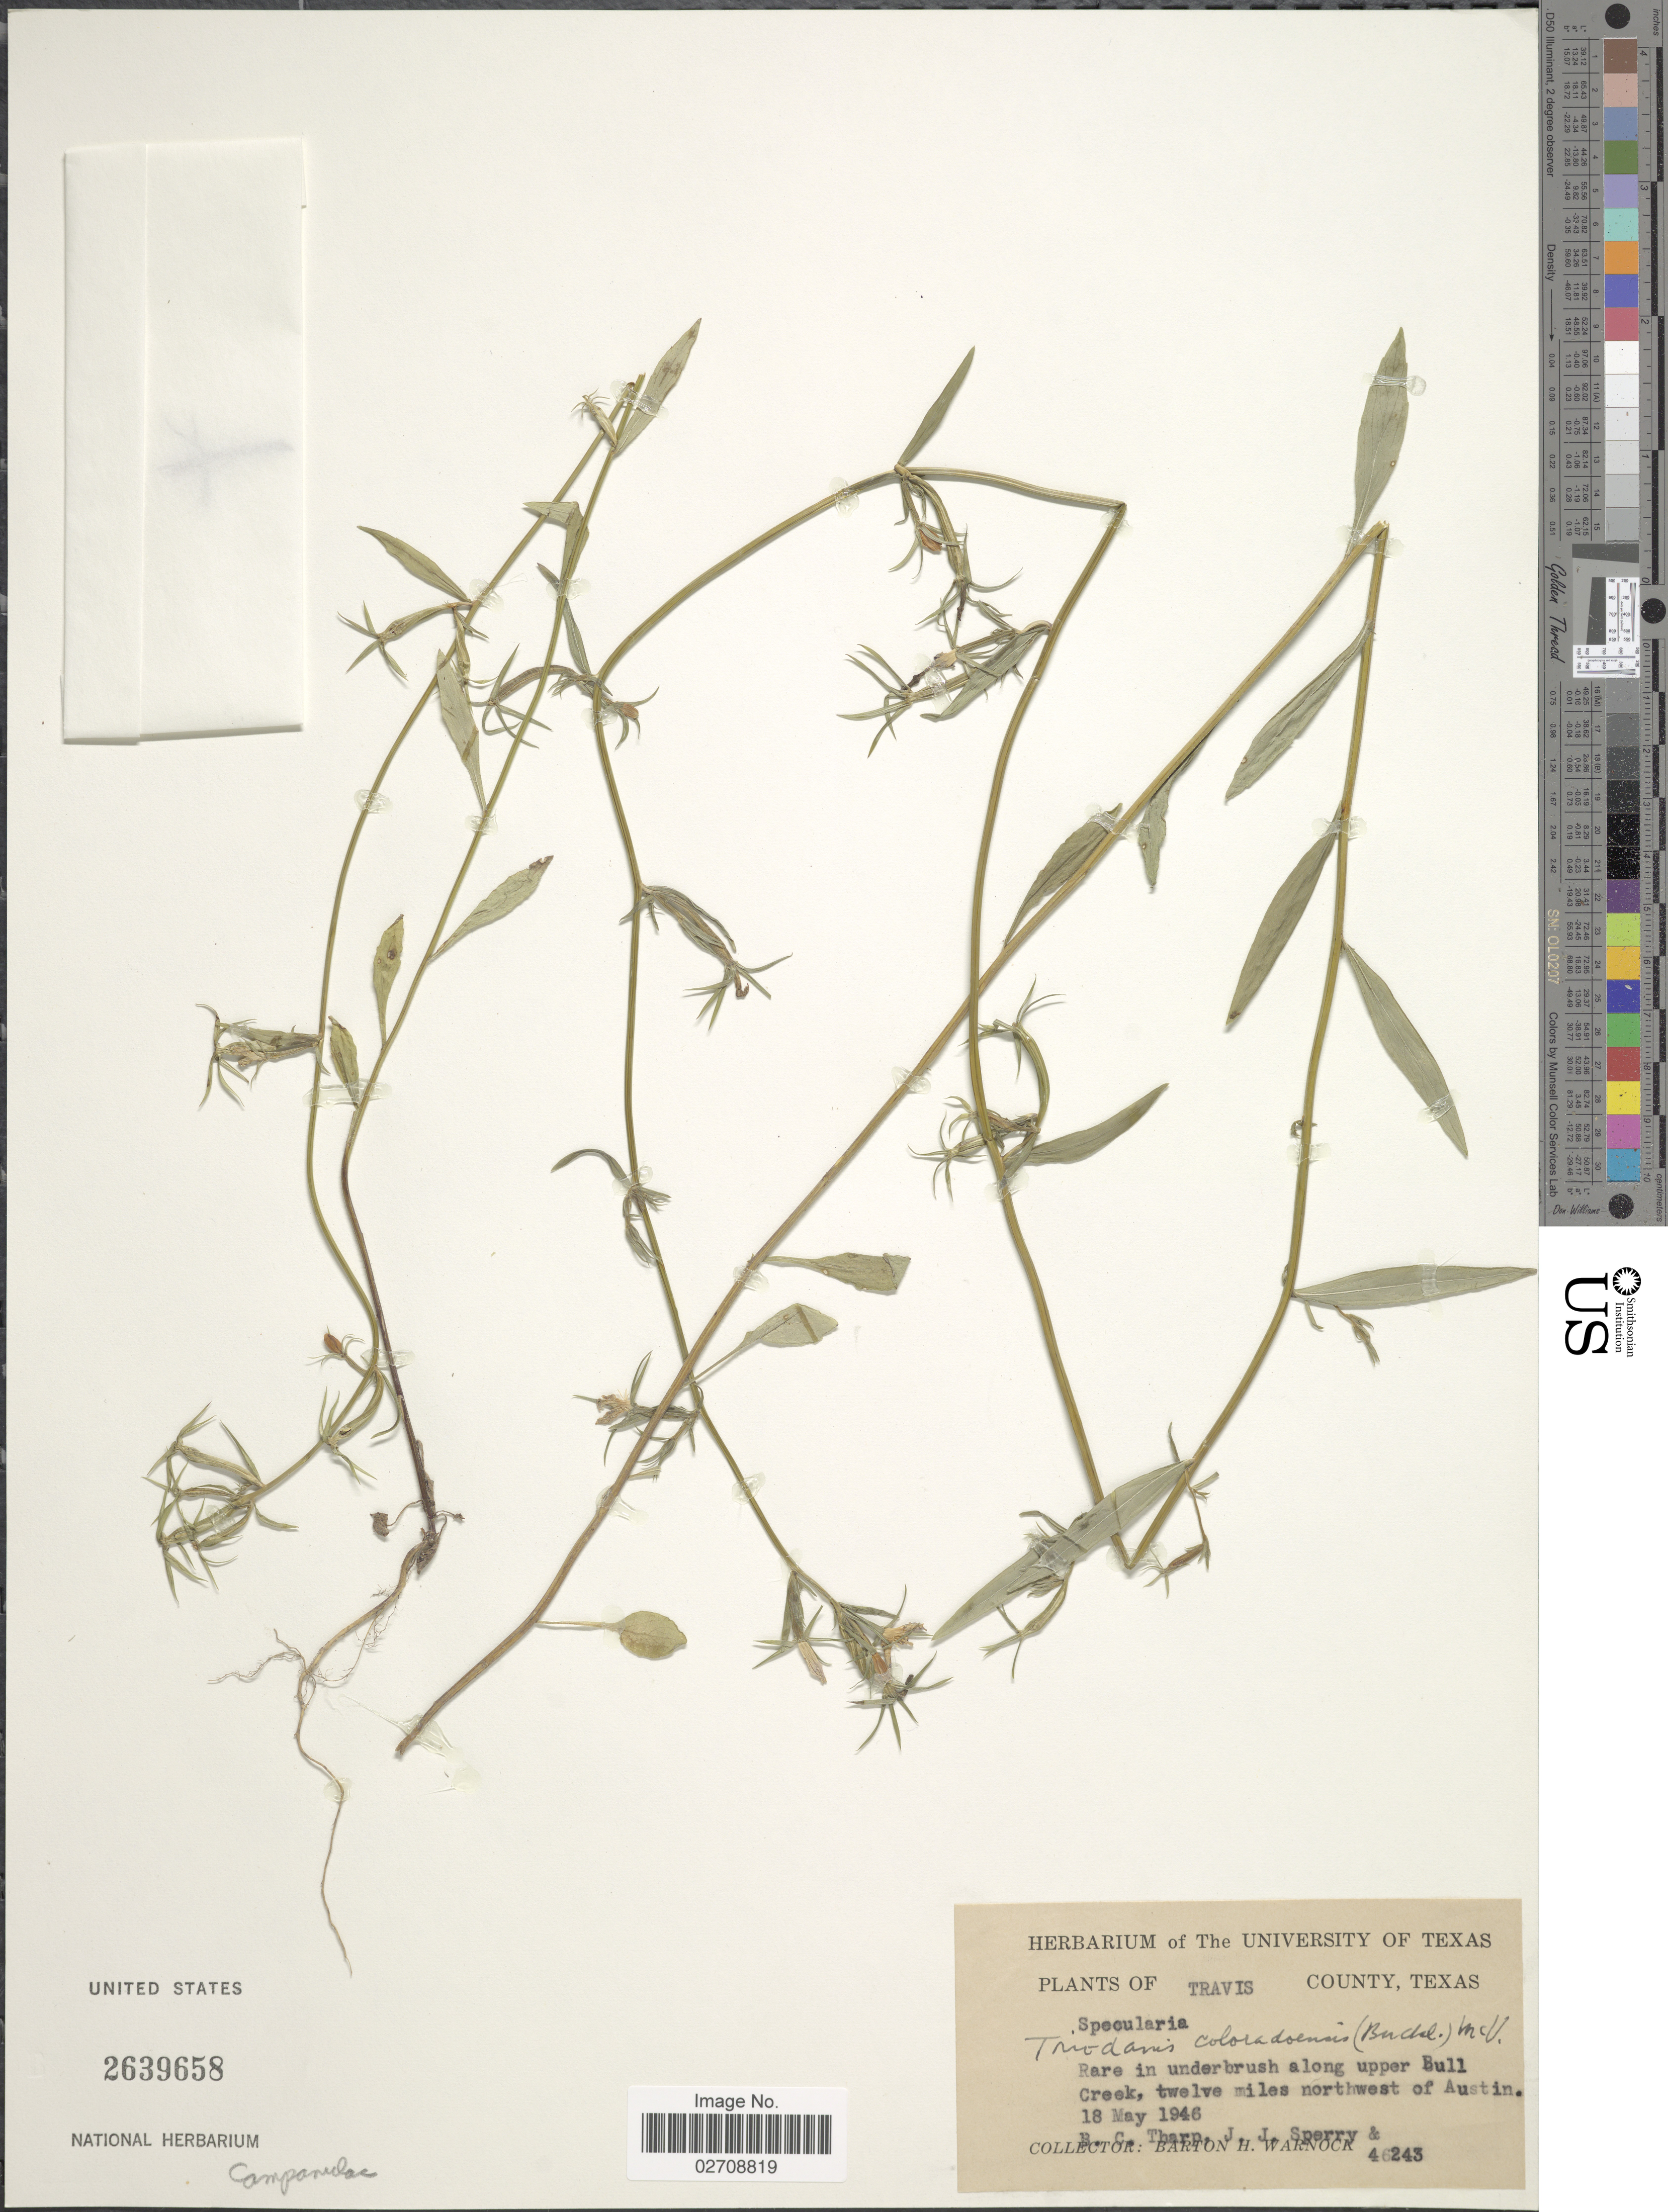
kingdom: Plantae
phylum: Tracheophyta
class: Magnoliopsida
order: Asterales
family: Campanulaceae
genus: Triodanis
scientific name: Triodanis coloradoensis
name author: (Buckley) McVaugh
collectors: B. H. Warnock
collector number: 46243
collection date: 1946-05-18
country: United States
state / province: Texas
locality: Travis County, Texas, Rare in underbrush along upper Bull Creek, twelve miles northwest of Austin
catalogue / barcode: US 2639658